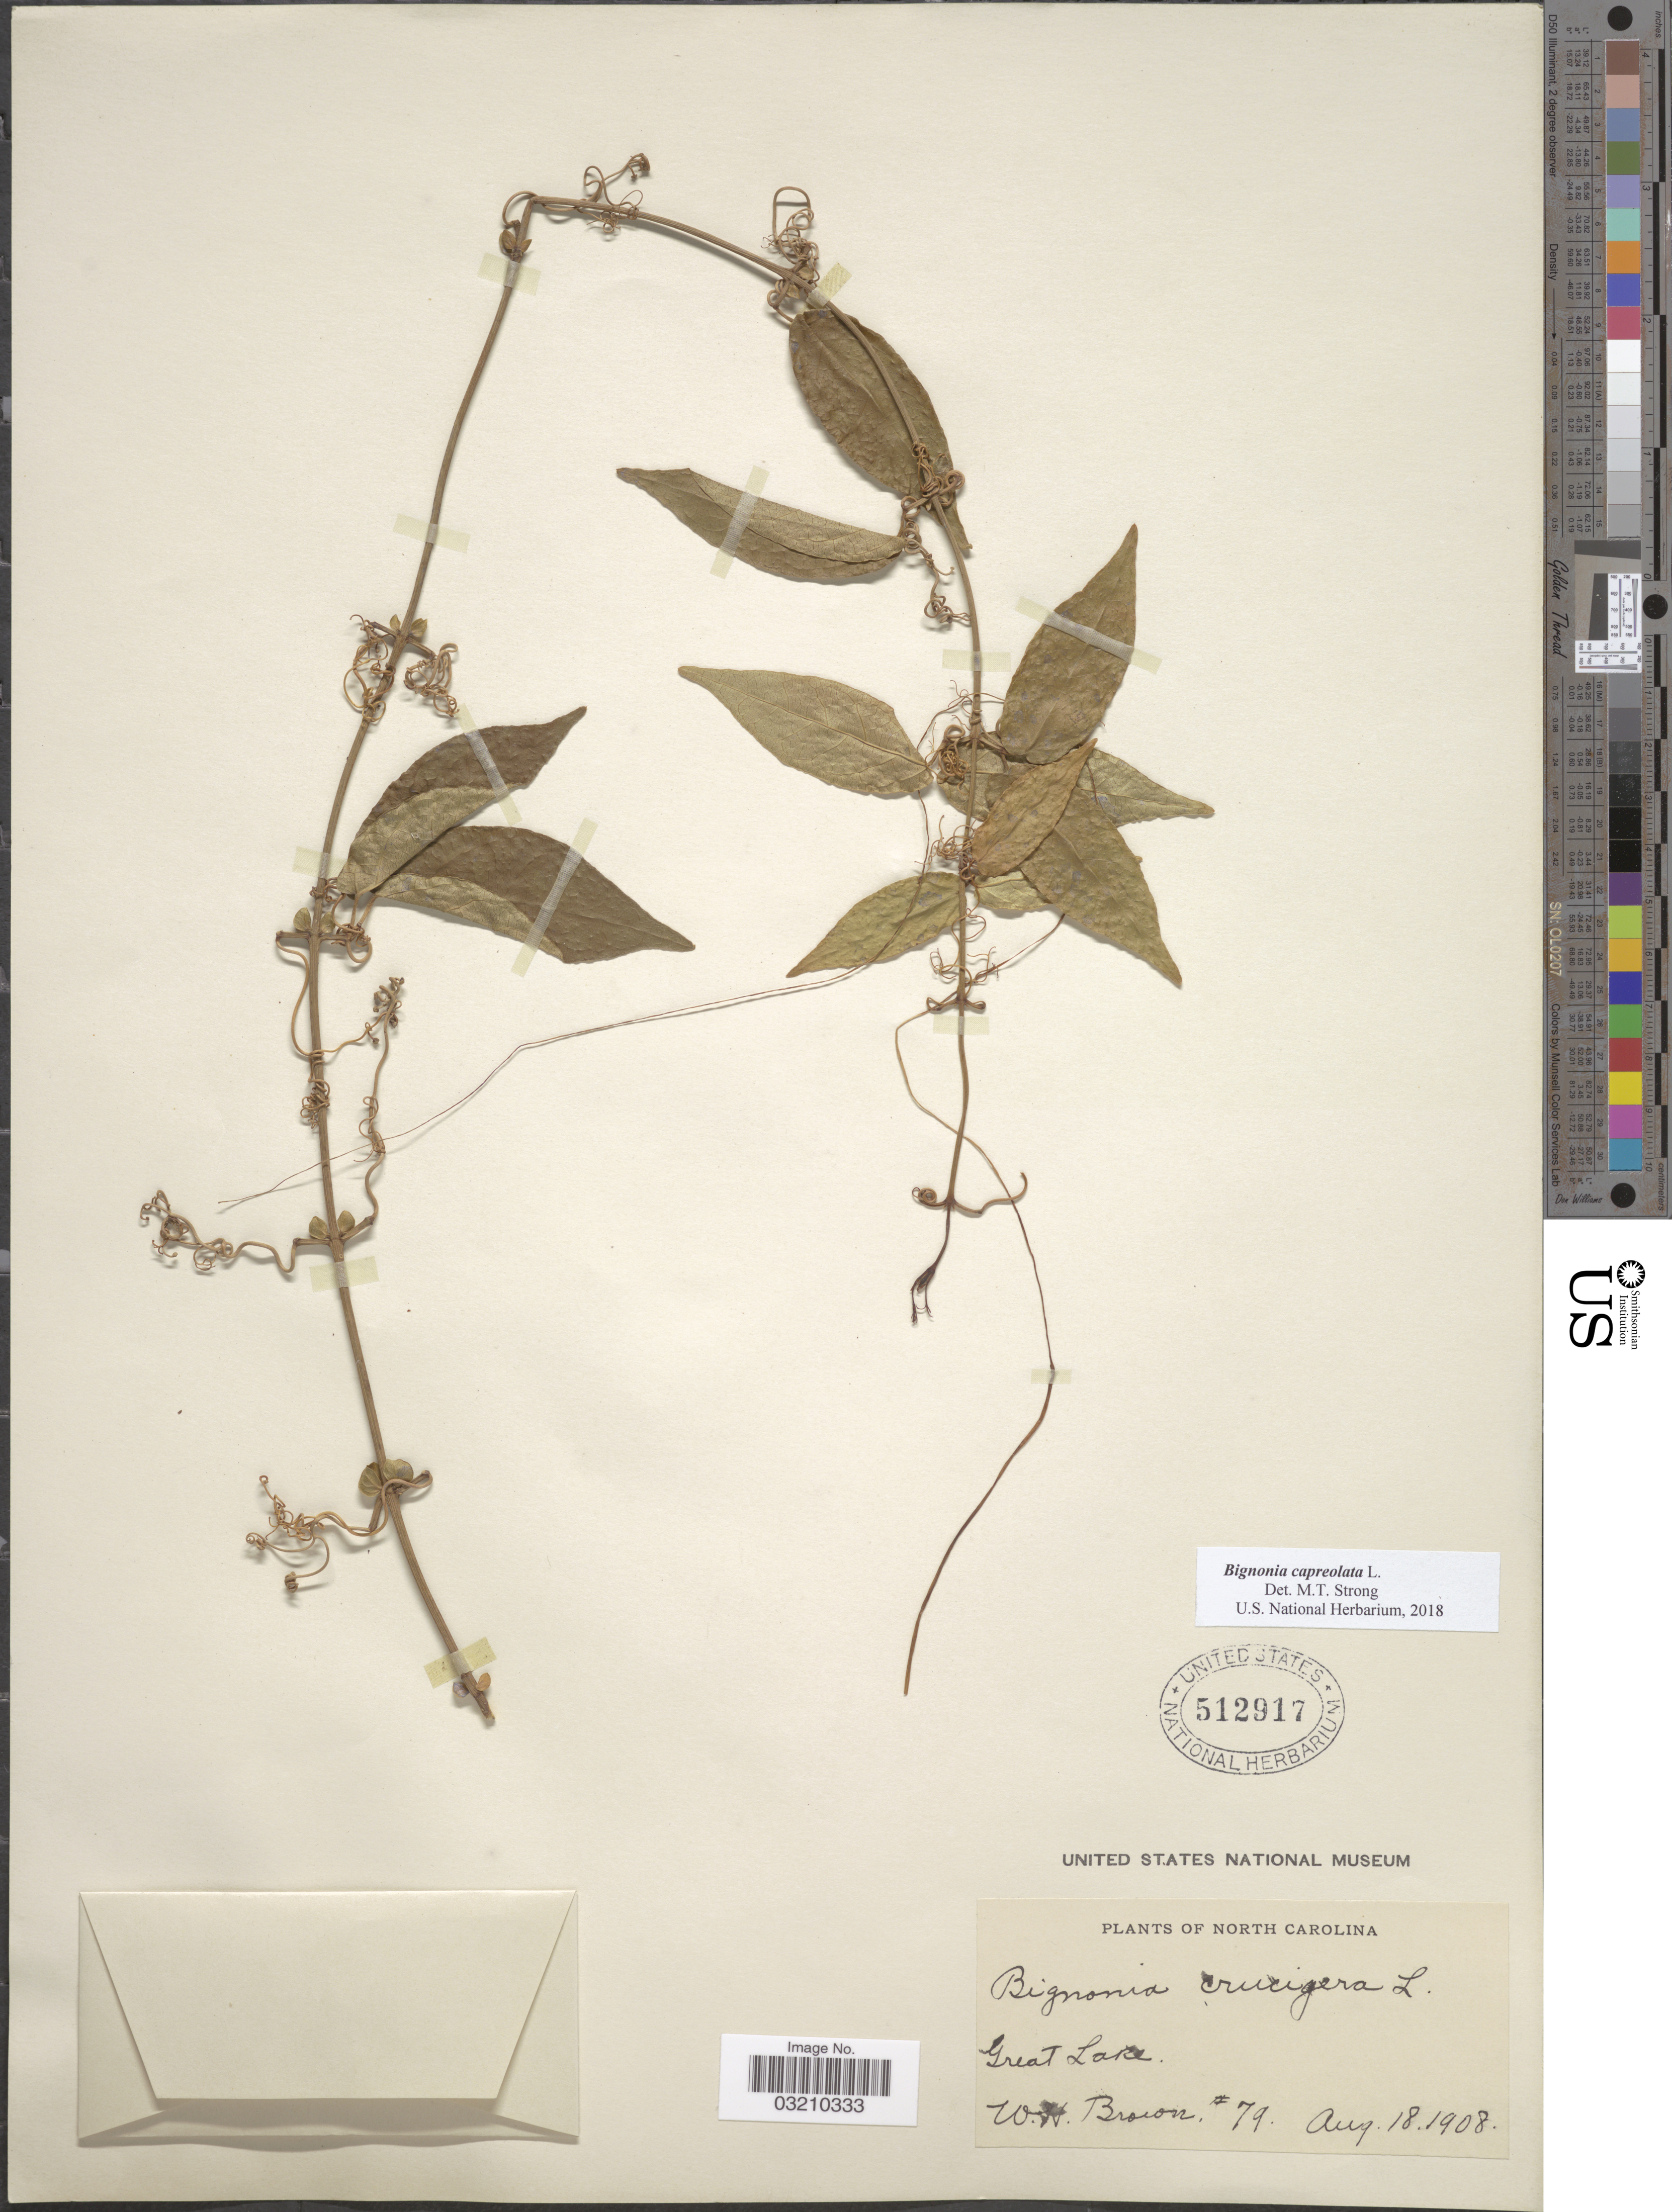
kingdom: Plantae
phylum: Tracheophyta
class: Magnoliopsida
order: Lamiales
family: Bignoniaceae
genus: Bignonia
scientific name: Bignonia capreolata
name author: L.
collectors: W. H. Brown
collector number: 79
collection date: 1908-08-18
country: United States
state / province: North Carolina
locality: Great lake.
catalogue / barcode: US 512917